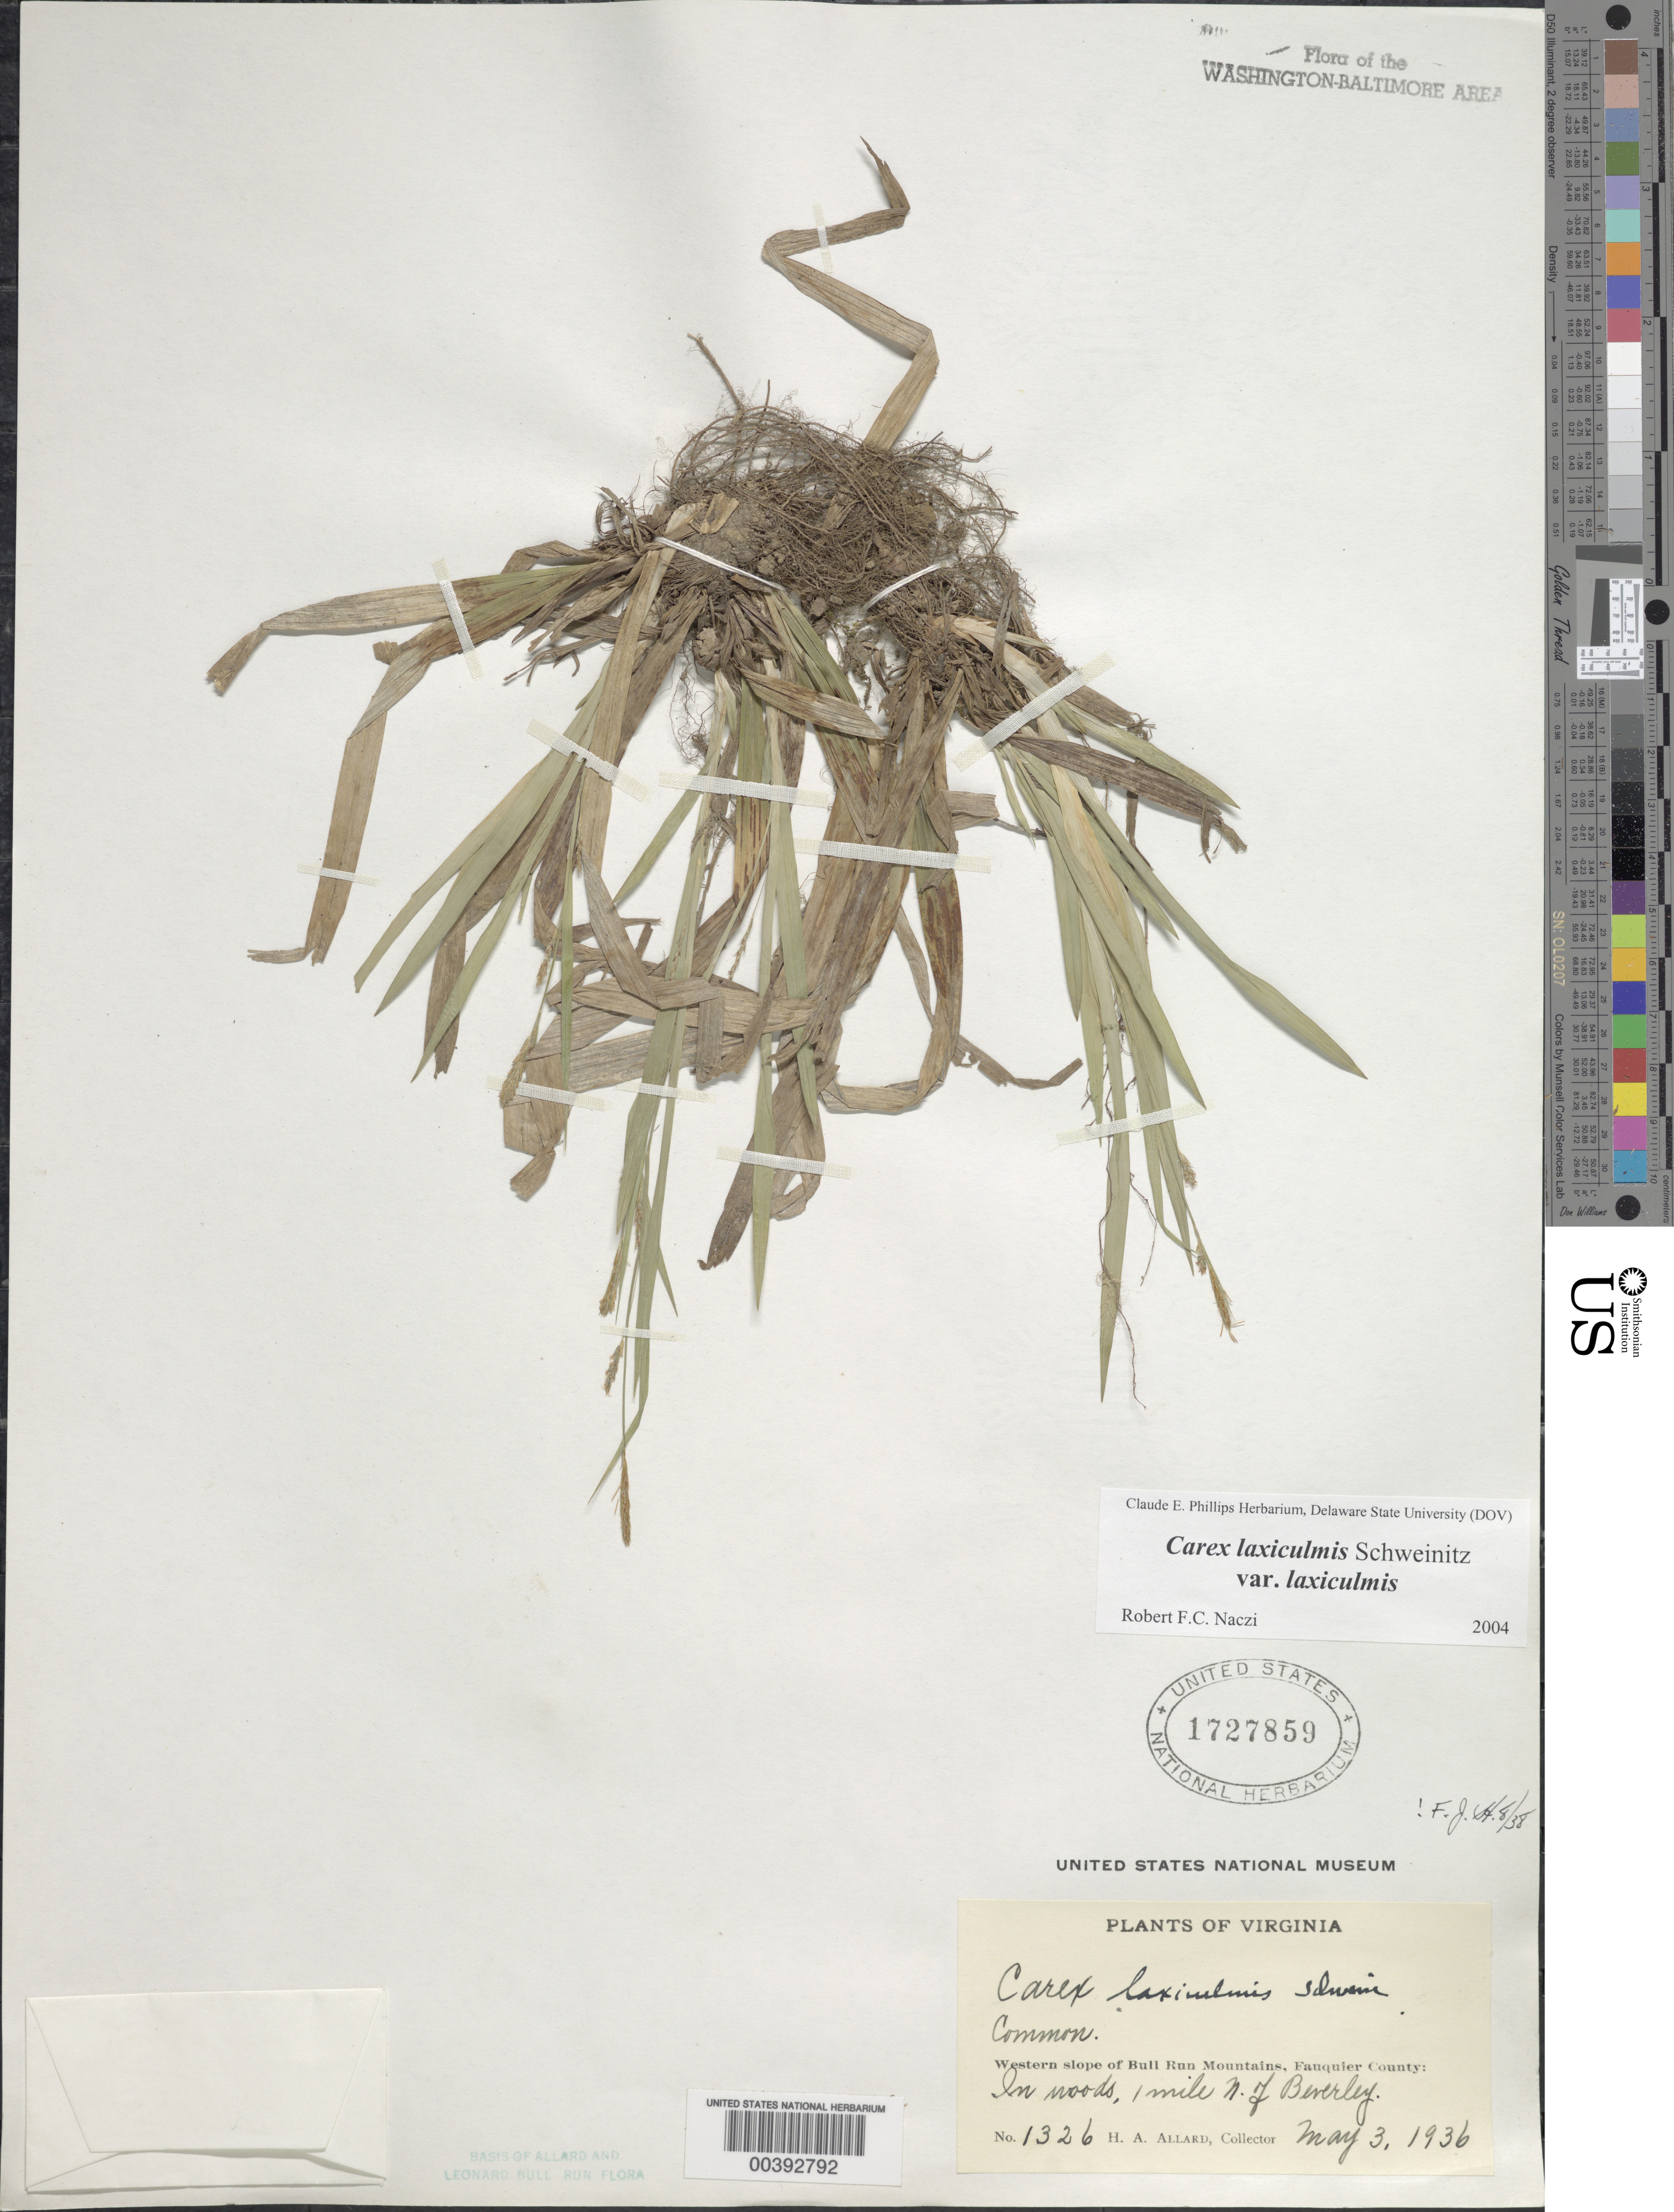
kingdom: Plantae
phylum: Tracheophyta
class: Liliopsida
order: Poales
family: Cyperaceae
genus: Carex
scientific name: Carex laxiculmis var. copulata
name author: (L.H. Bailey) Fernald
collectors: H. A. Allard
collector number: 1326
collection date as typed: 03 May 1936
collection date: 1936-05-03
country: United States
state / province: Virginia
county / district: Fauquier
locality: N of Beverley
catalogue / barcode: US 1727859